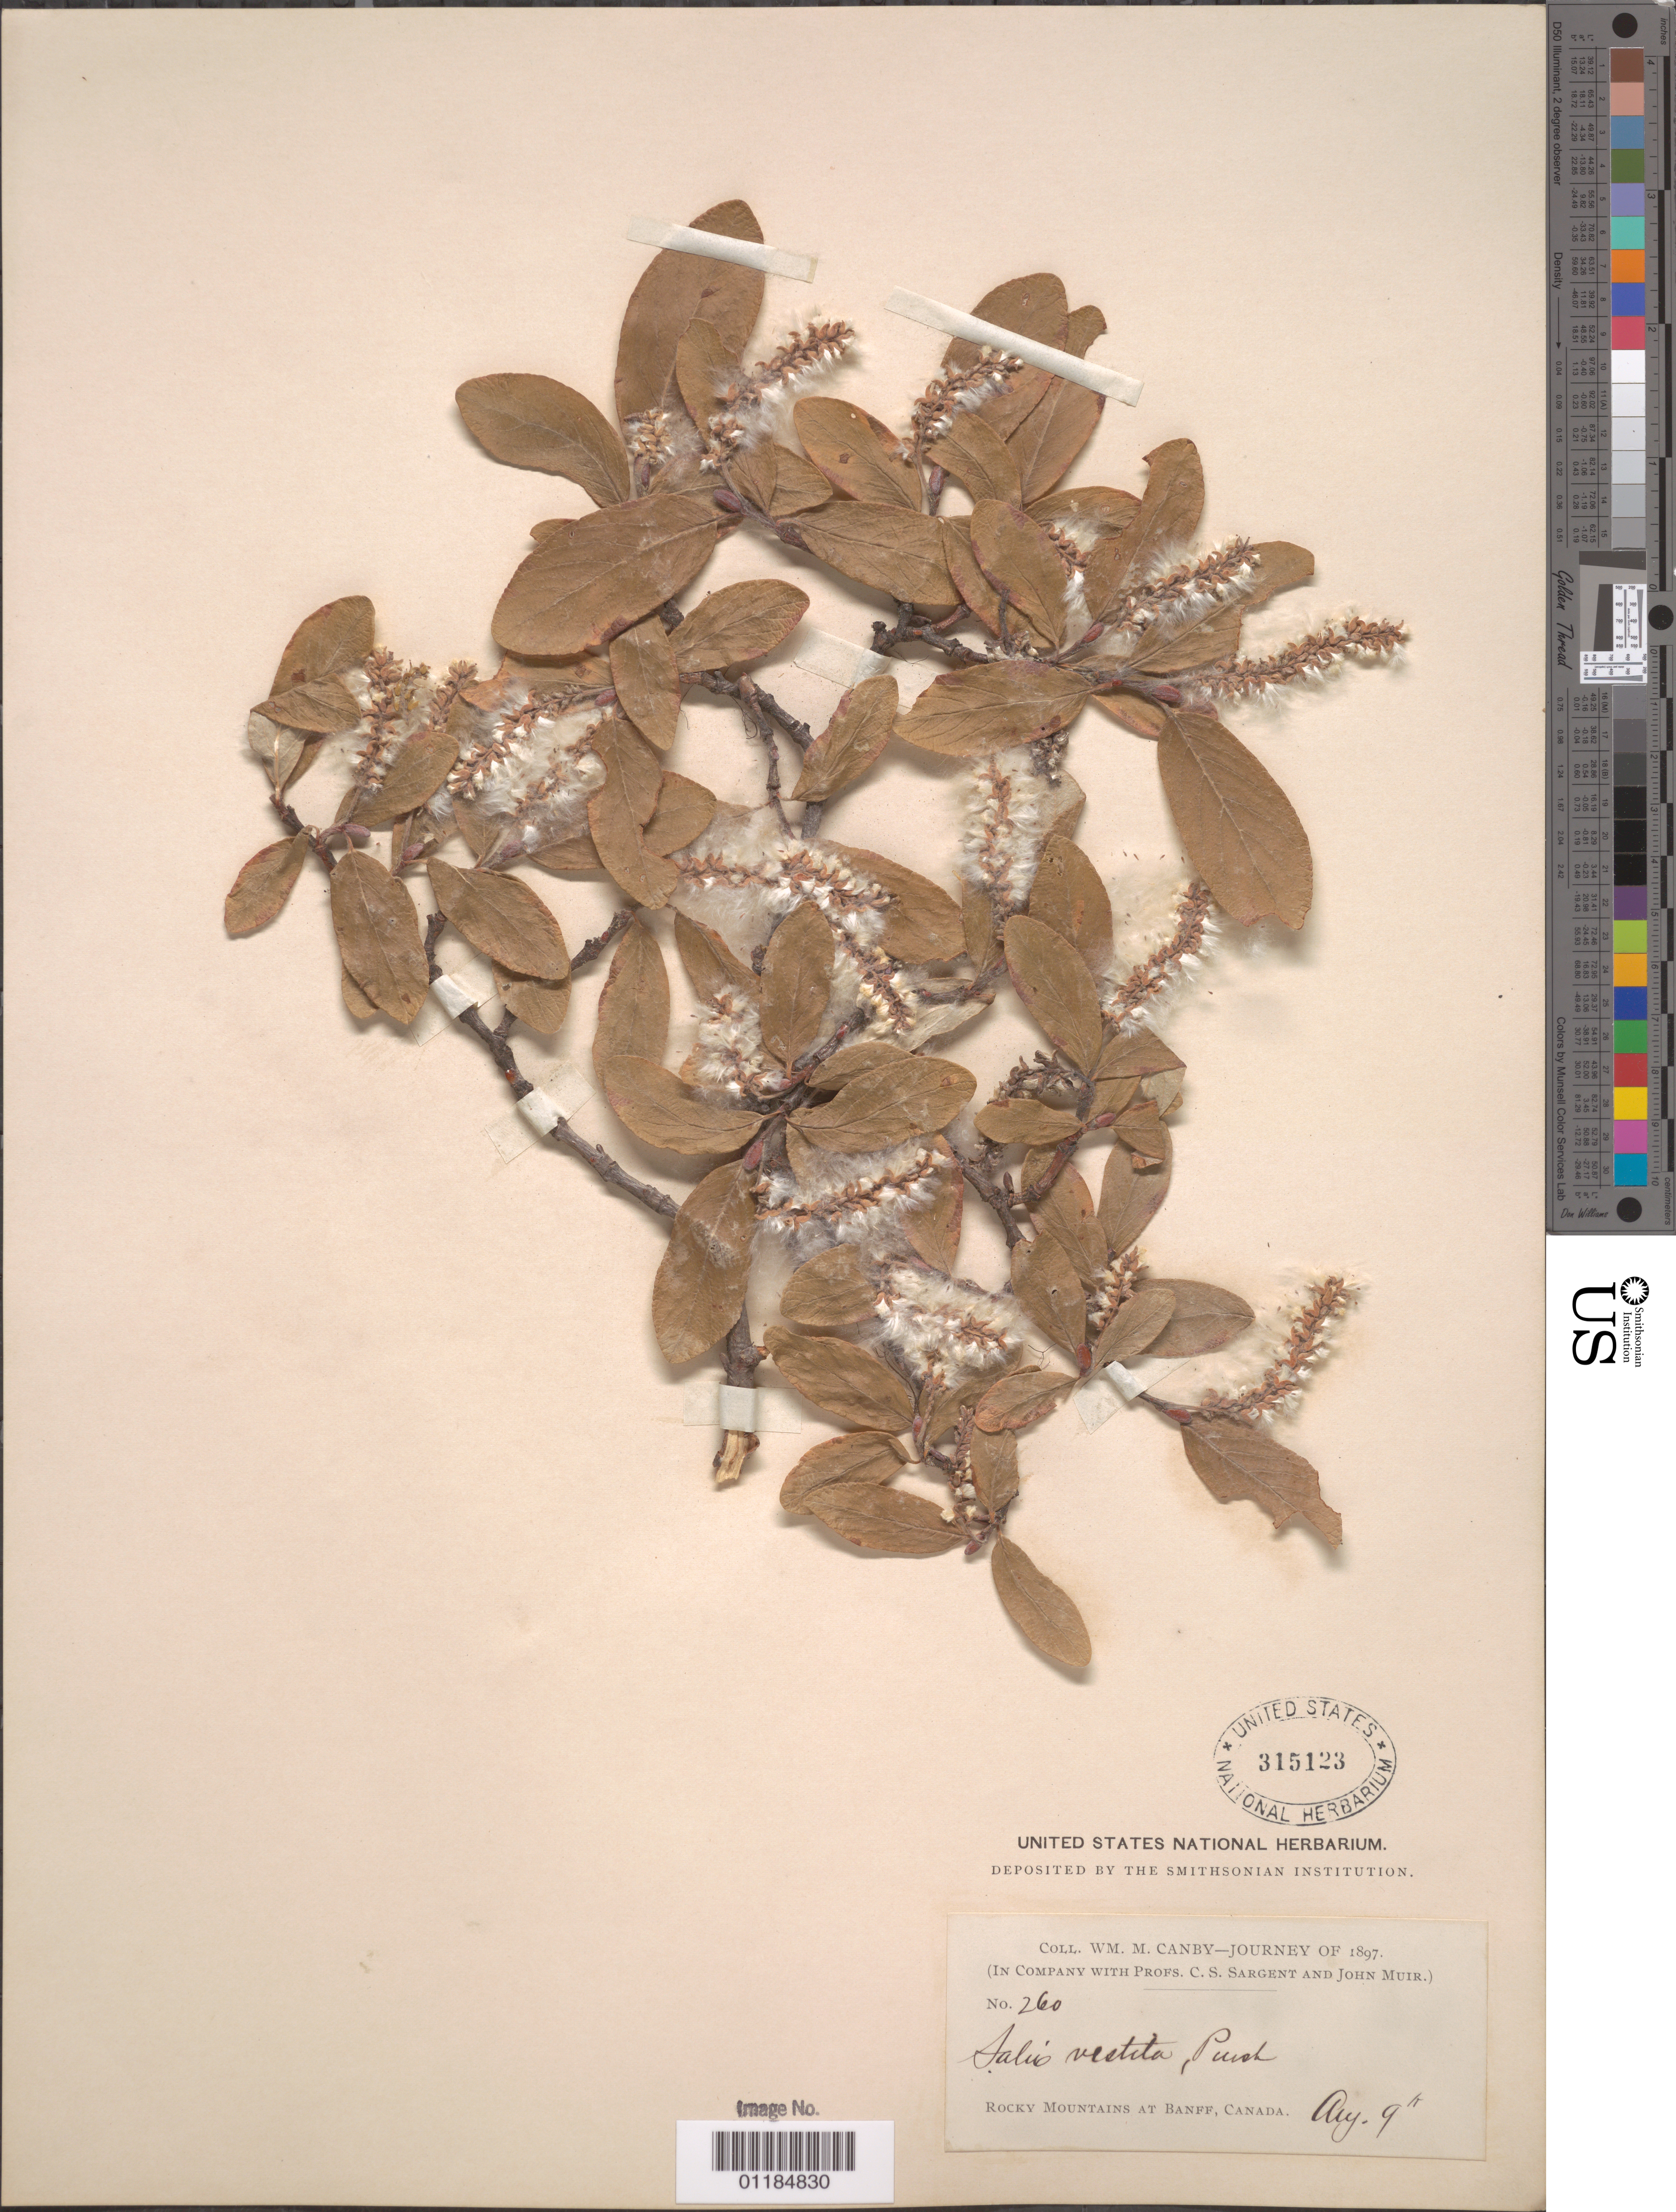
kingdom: Plantae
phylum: Tracheophyta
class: Magnoliopsida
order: Malpighiales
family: Salicaceae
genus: Salix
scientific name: Salix vestita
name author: Pursh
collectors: W. M. Canby, C. S. Sargent & J. Muir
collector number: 260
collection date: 1897-08-09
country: Canada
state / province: Alberta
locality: Rocky Mts. at Banff.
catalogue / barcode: US 315123